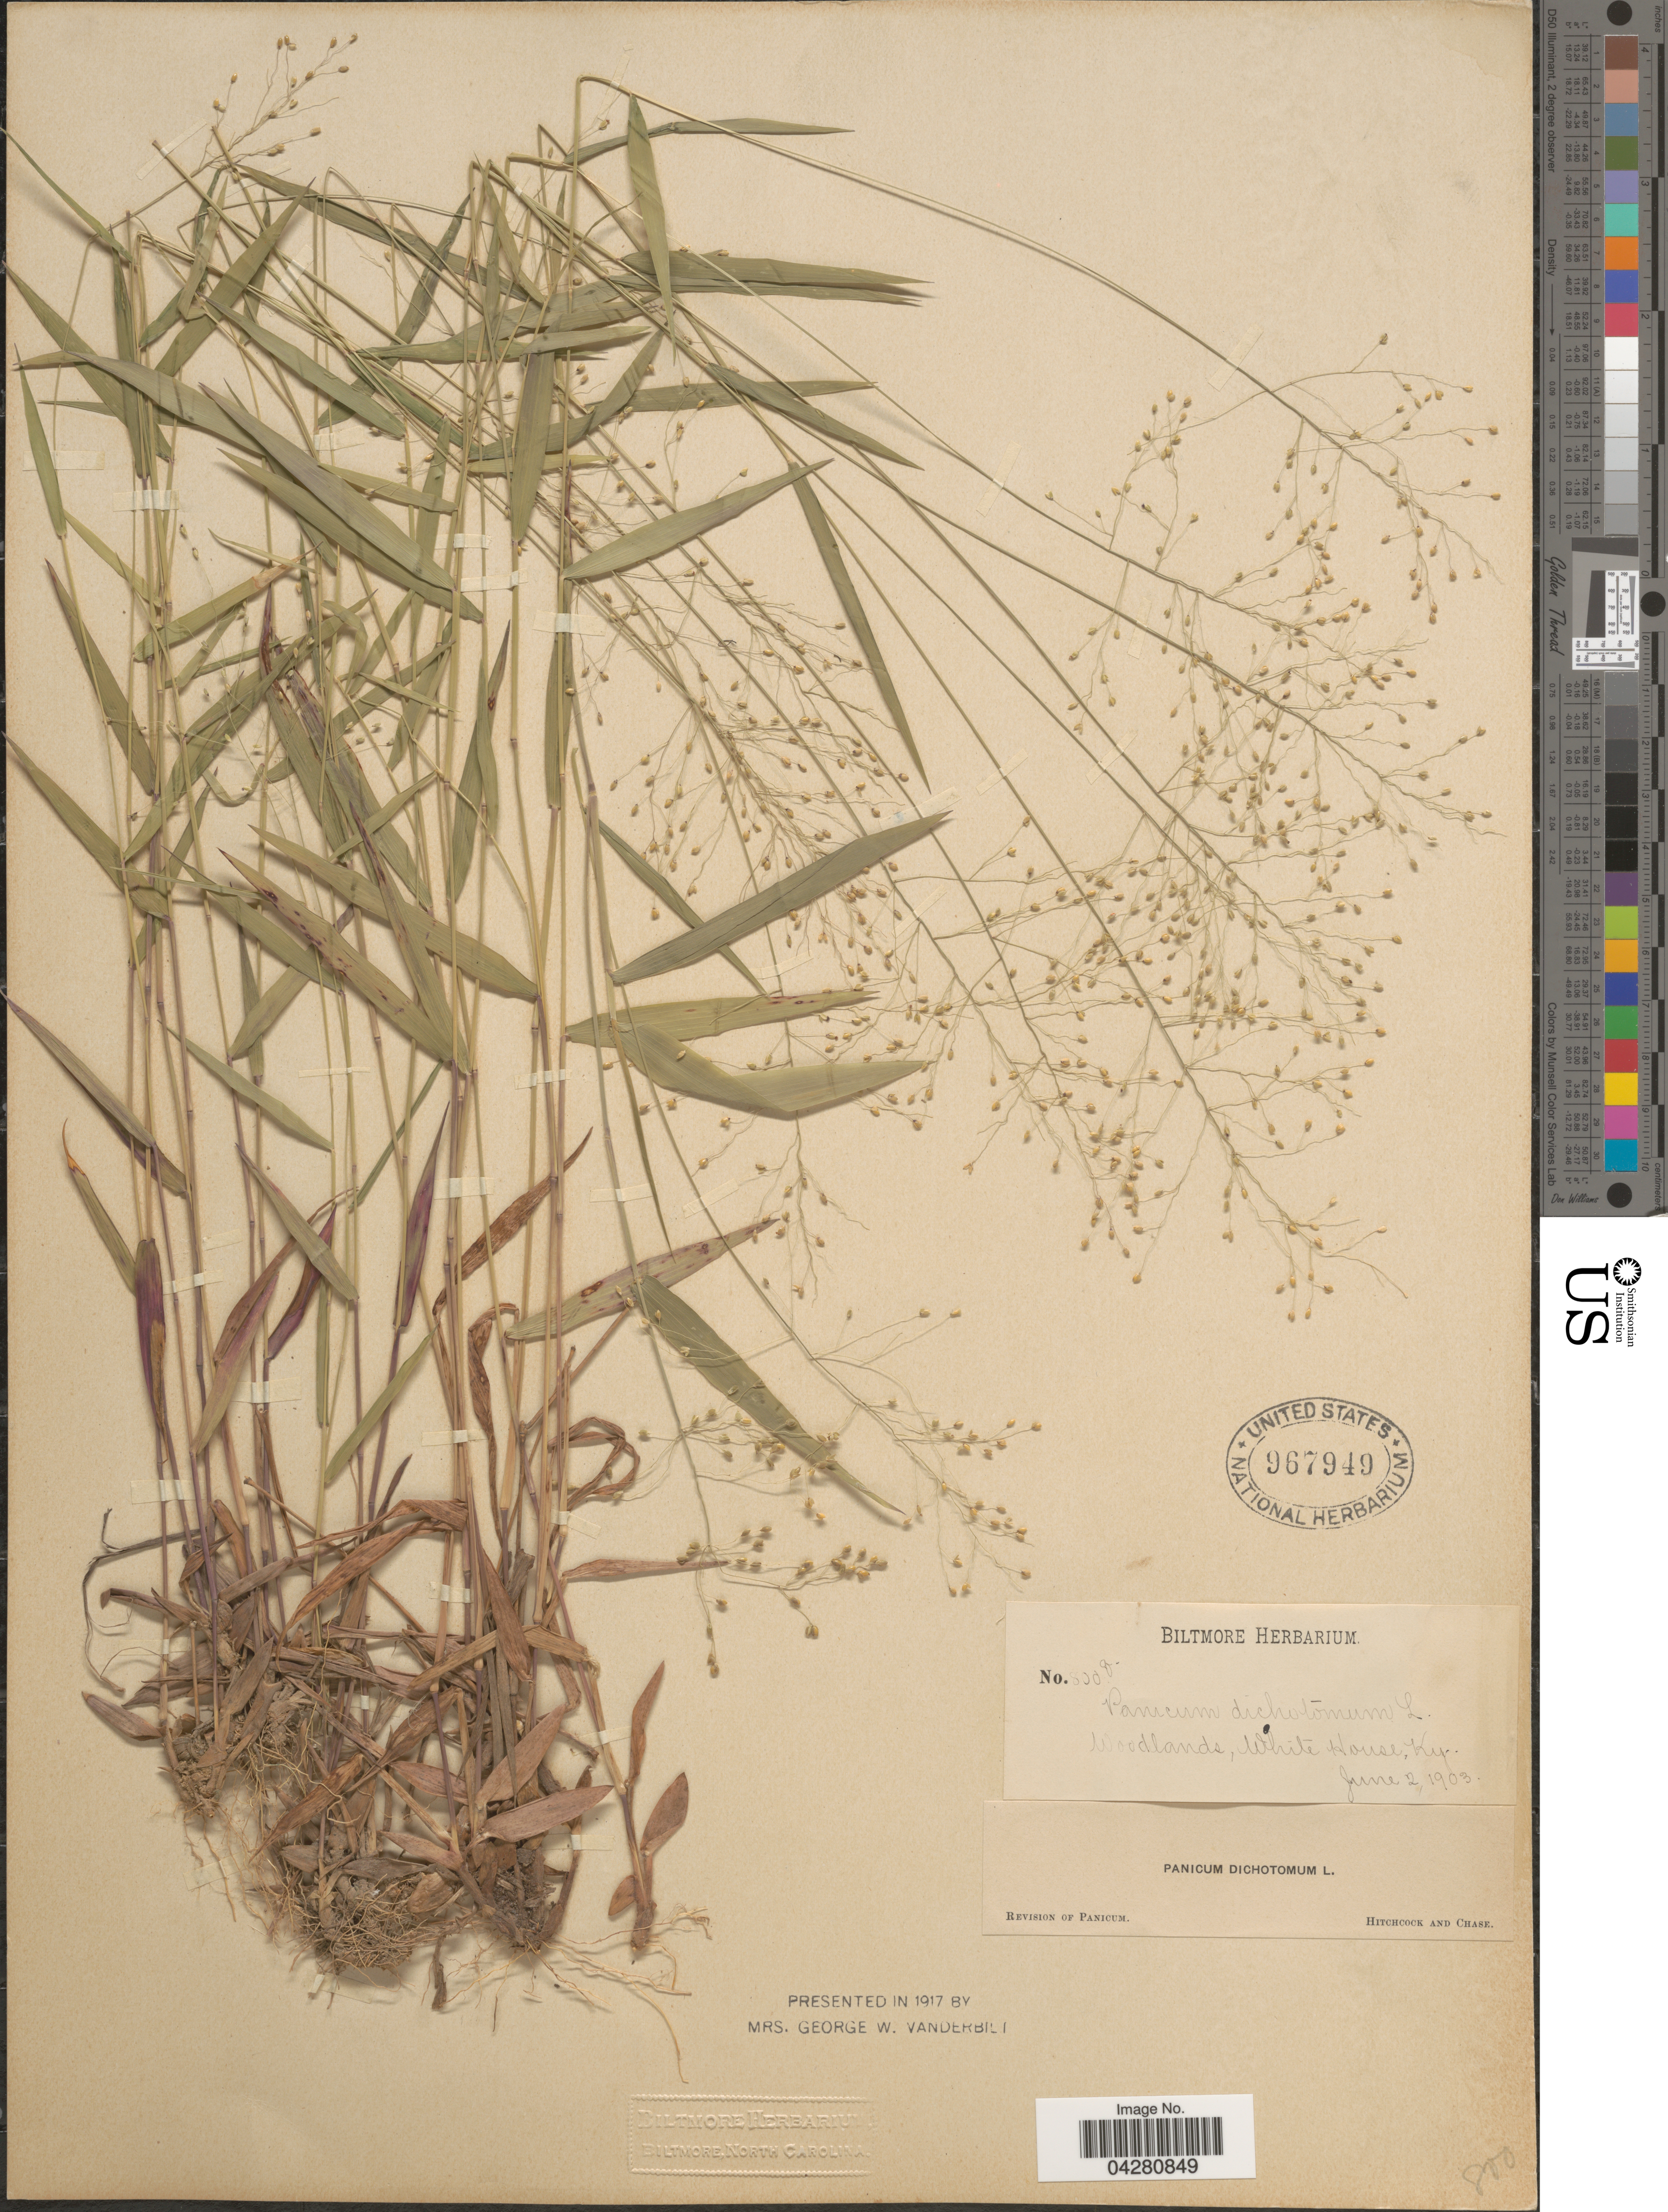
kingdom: Plantae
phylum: Tracheophyta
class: Liliopsida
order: Poales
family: Poaceae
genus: Dichanthelium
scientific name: Dichanthelium dichotomum var. dichotomum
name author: (L.) Gould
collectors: ex herb. Biltmore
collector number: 800a*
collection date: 1903-06-02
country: United States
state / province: Kentucky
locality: Woodlands, White House.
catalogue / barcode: US 967949